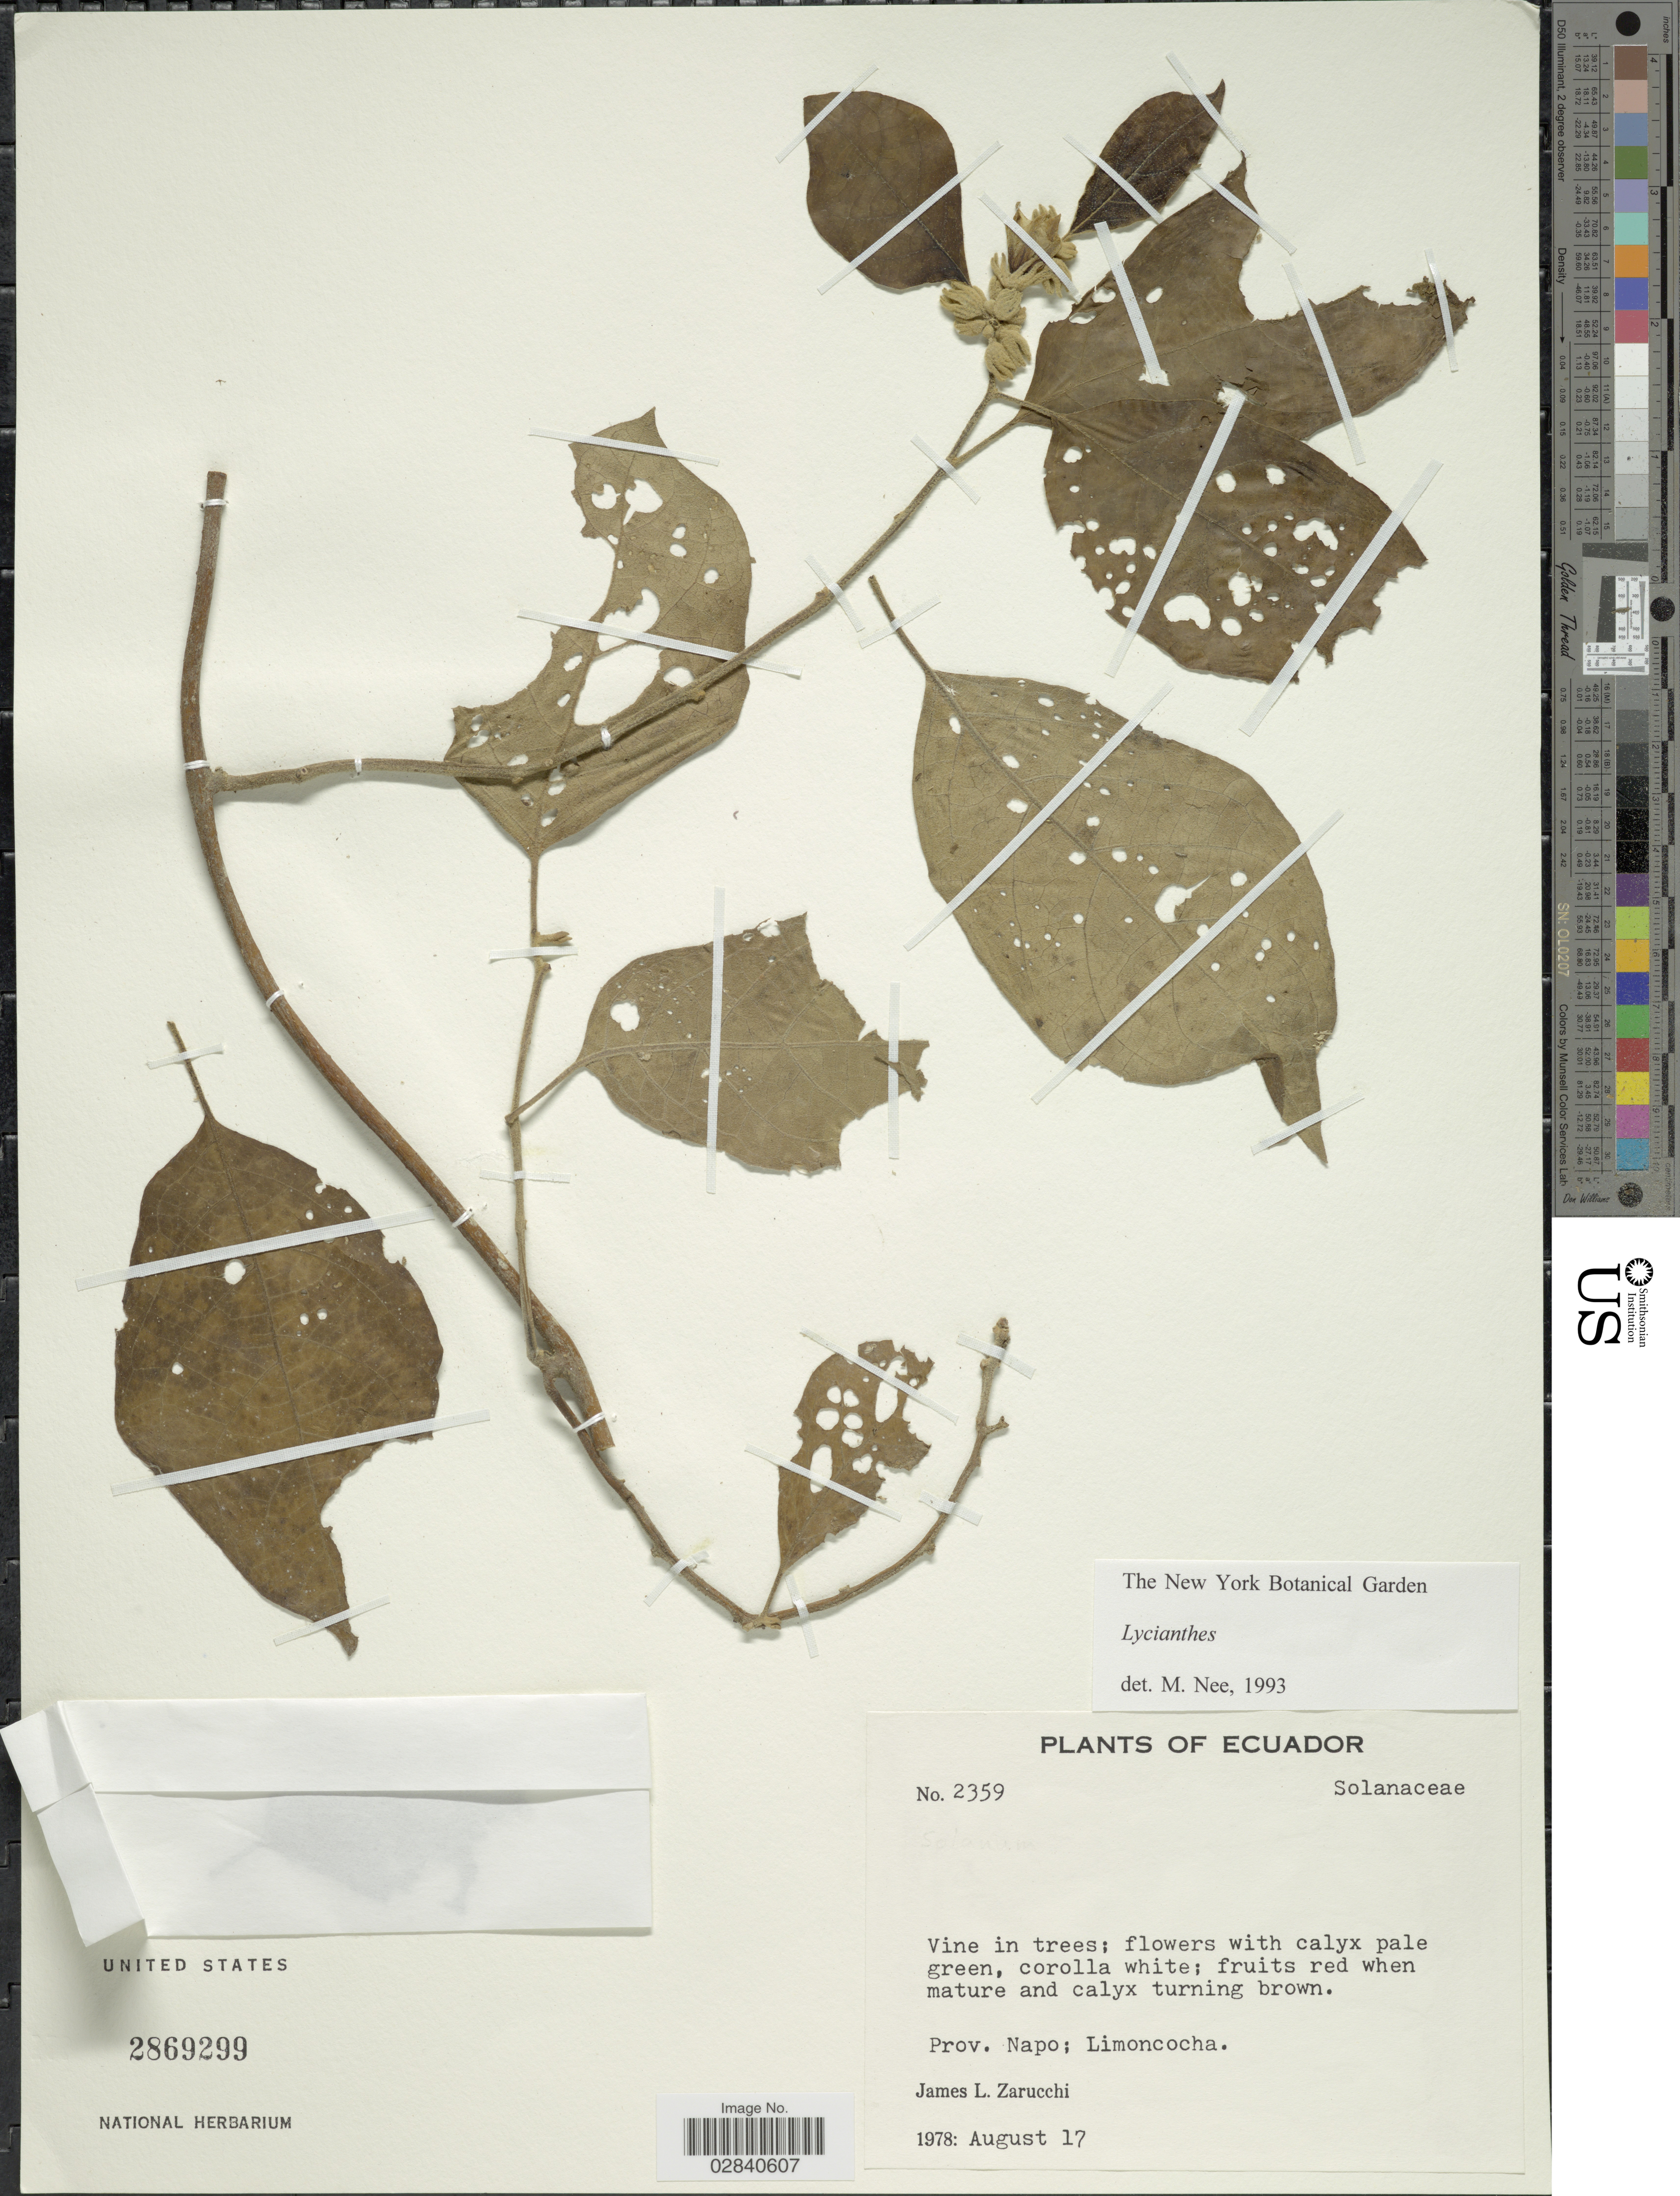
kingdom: Plantae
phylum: Tracheophyta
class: Magnoliopsida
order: Solanales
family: Solanaceae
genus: Lycianthes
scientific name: Lycianthes sp.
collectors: J. L. Zarucchi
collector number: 2359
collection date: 1978-08-17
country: Ecuador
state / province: Napo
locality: Prov. Napo: Limoncocha.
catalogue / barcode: US 2869299